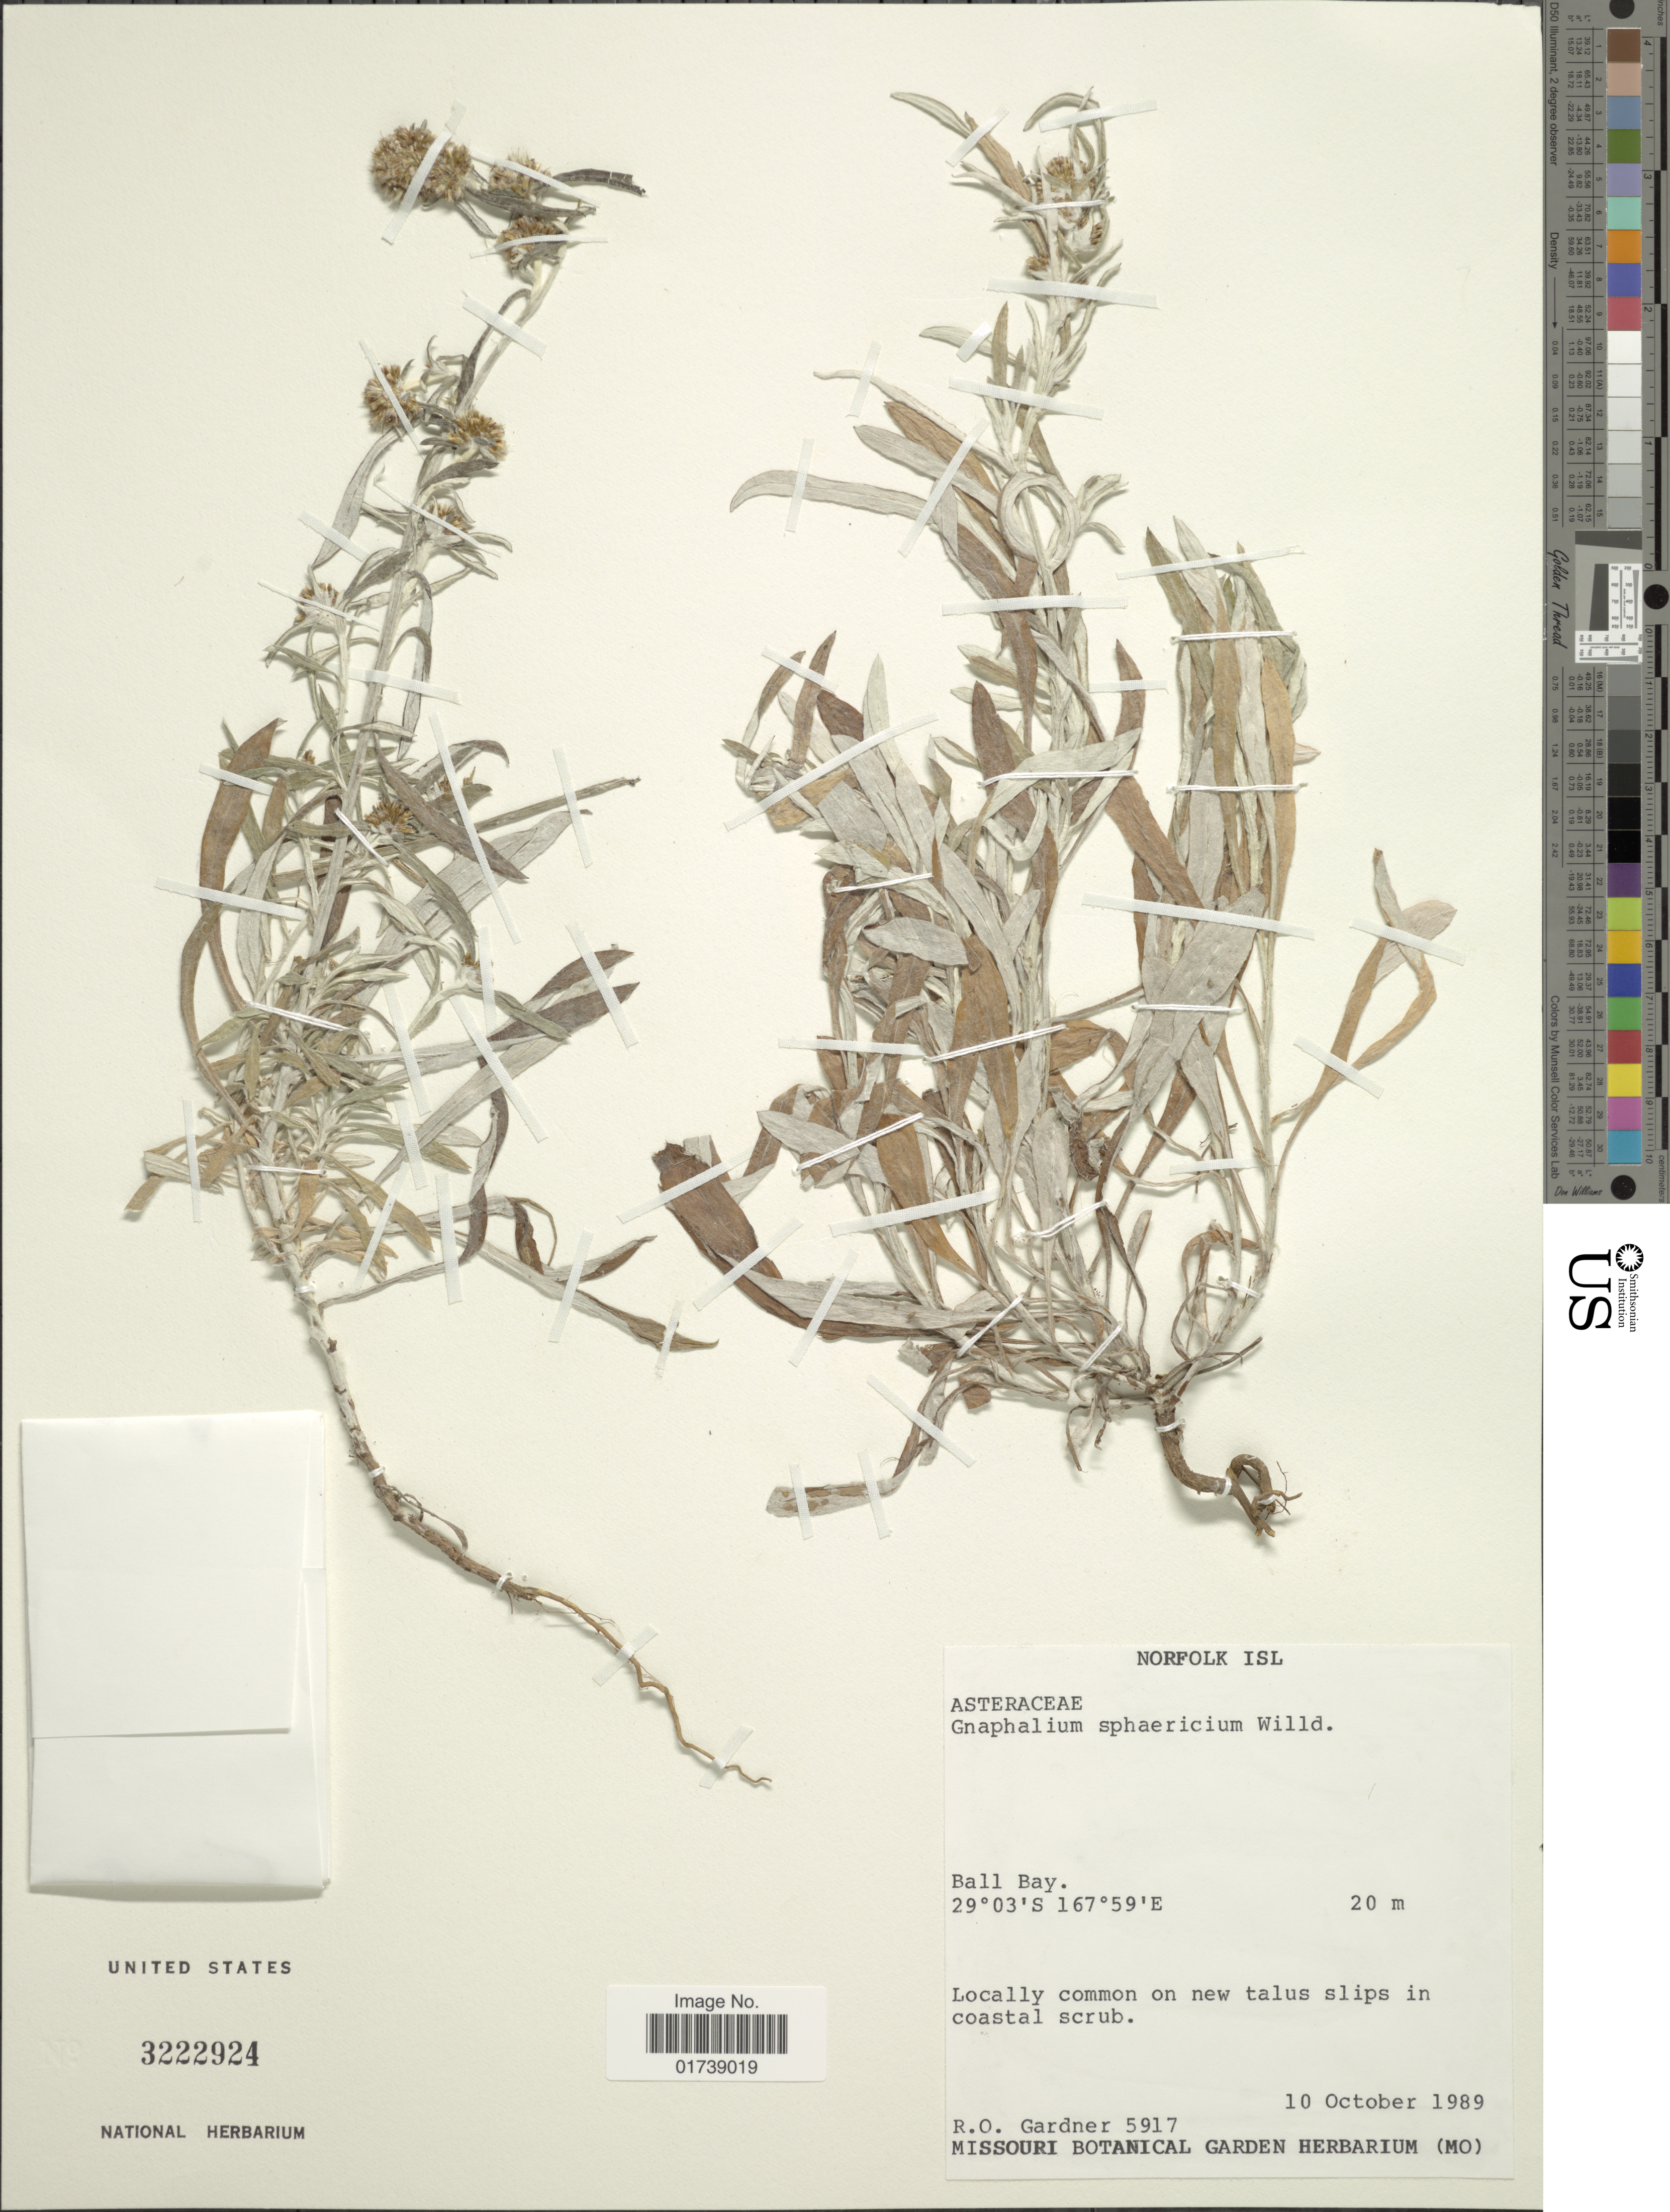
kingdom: Plantae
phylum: Tracheophyta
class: Magnoliopsida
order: Asterales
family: Asteraceae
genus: Euchiton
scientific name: Euchiton sphaericus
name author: (Willd.) Holub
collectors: R. O. Gardner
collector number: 5917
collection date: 1989-10-10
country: Australia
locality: Norfolk Isl., Ball Bay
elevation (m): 20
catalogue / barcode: US 3222924